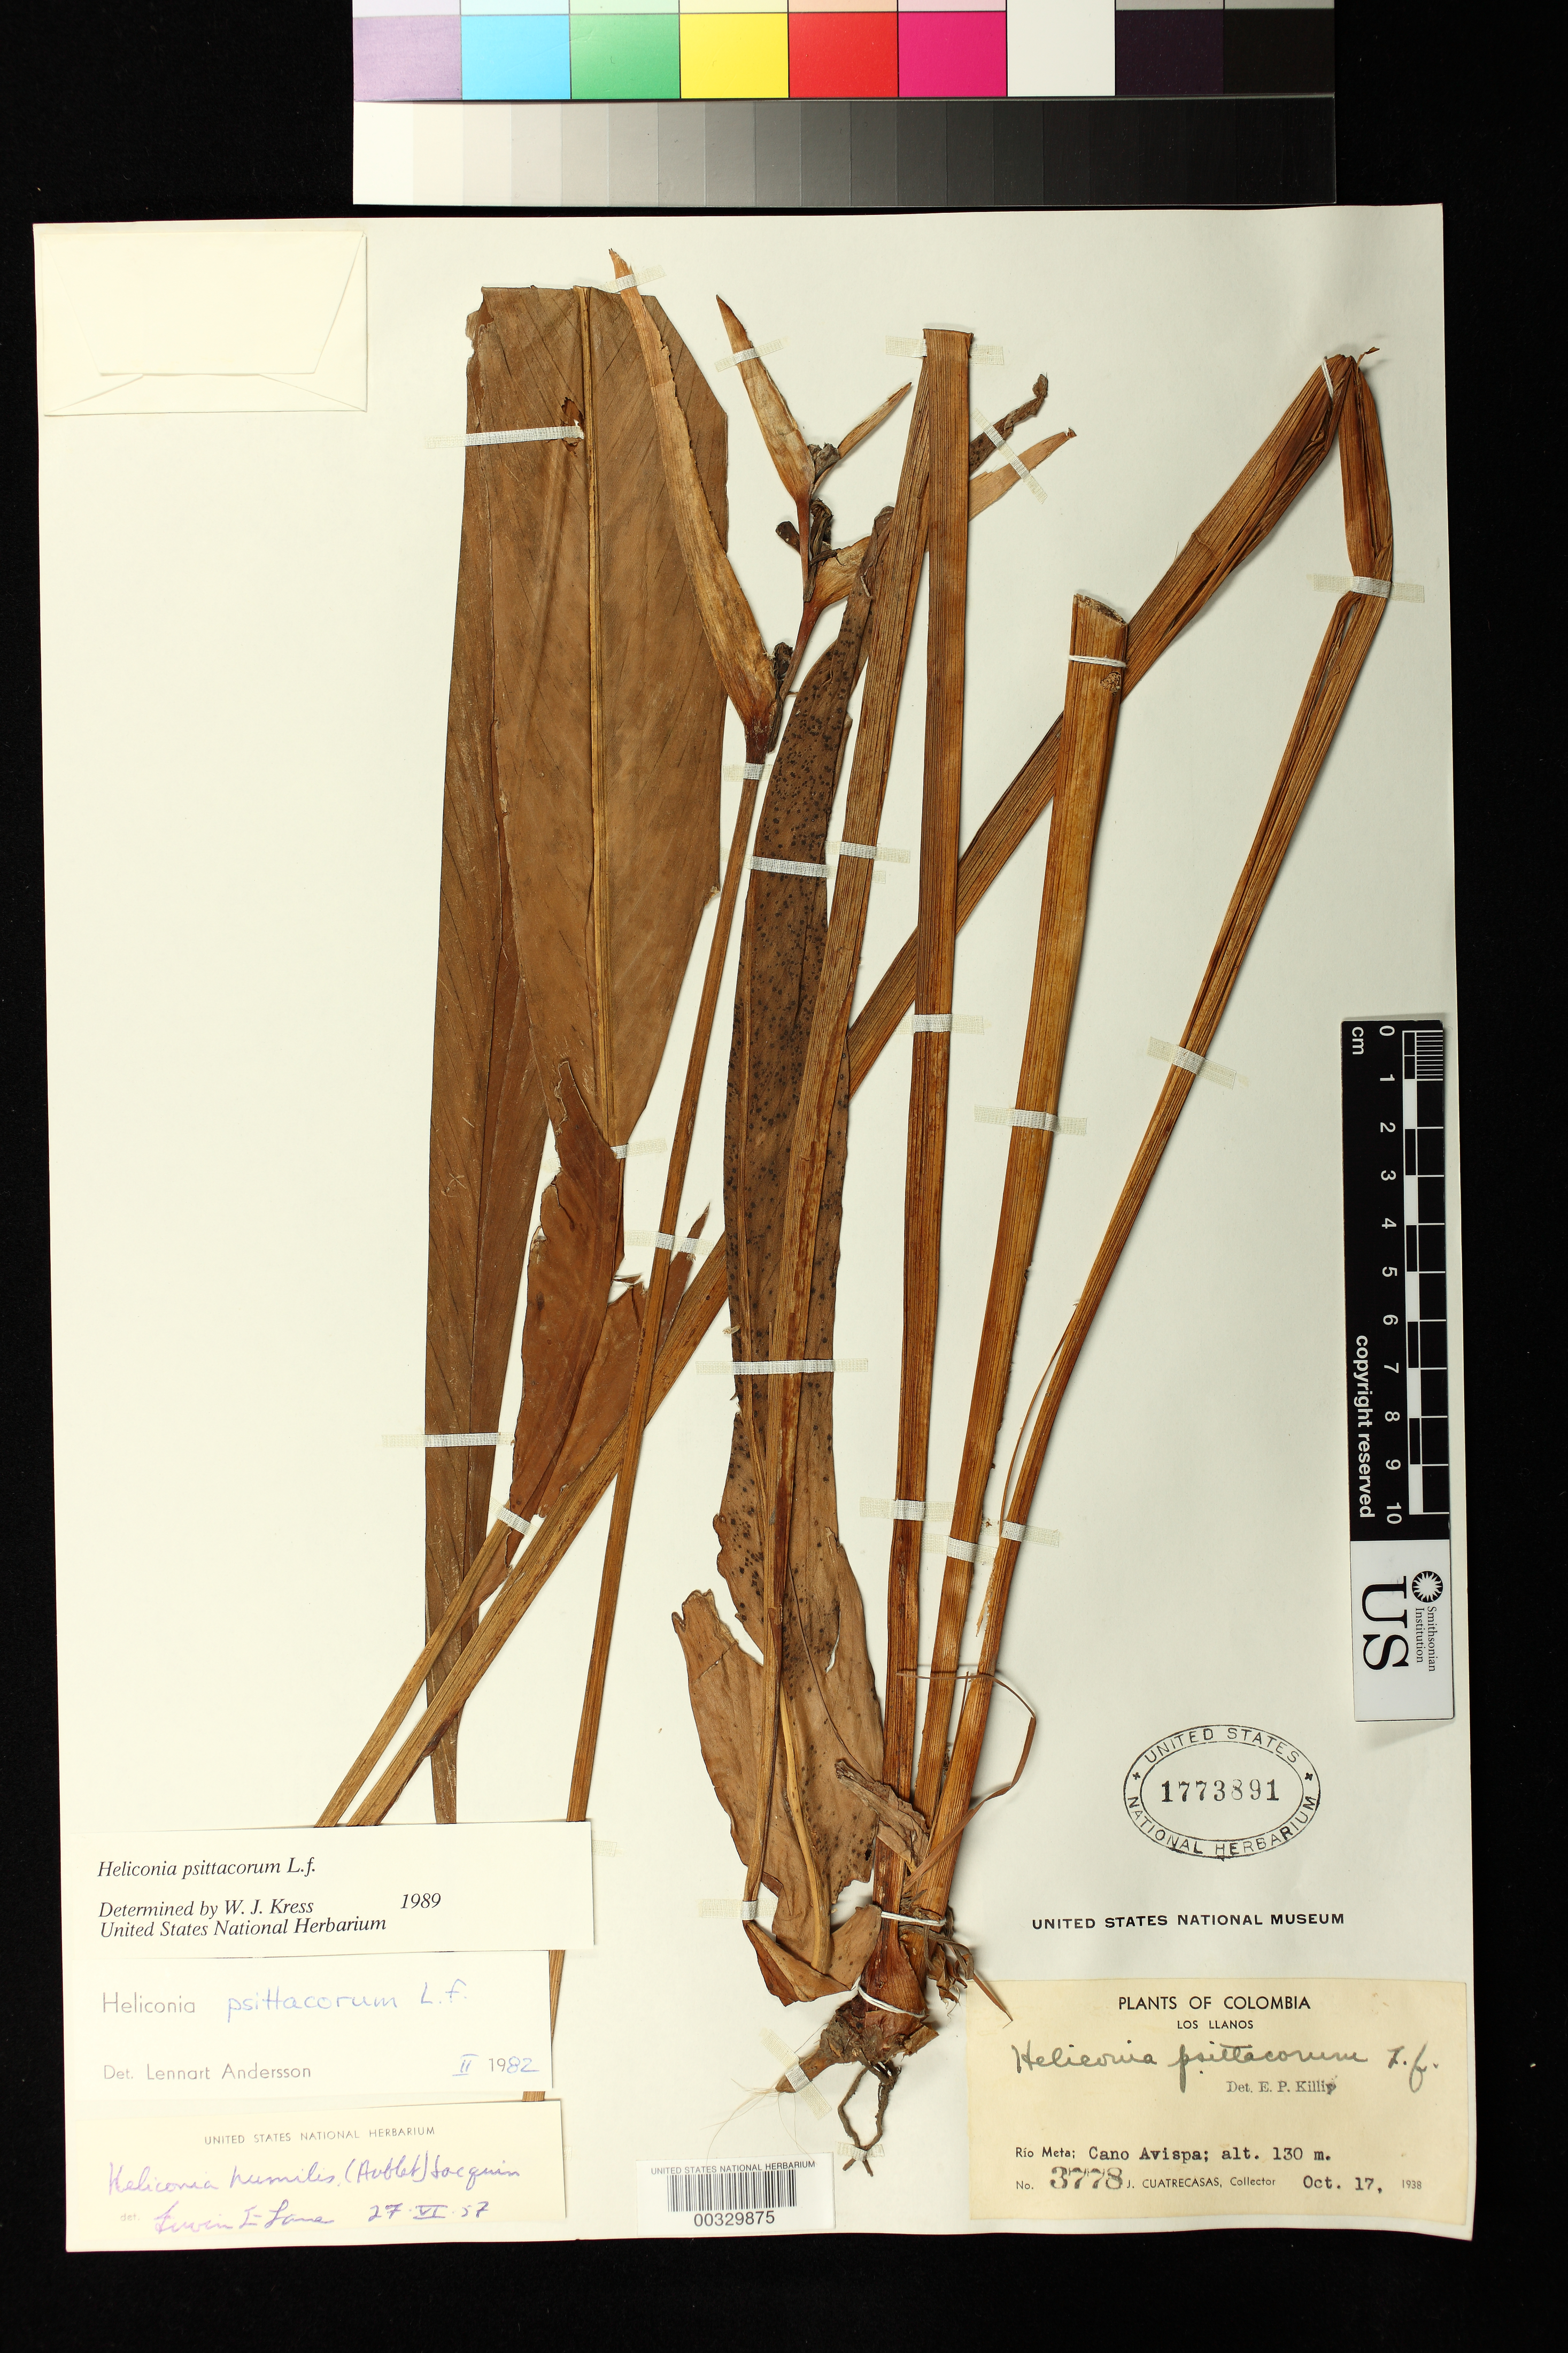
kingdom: Plantae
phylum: Tracheophyta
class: Liliopsida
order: Zingiberales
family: Heliconiaceae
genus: Heliconia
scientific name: Heliconia psittacorum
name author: L. f.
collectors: J. Cuatrecasas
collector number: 3778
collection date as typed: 17 Oct 1938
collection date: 1938-10-17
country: Colombia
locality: Los Llanos, Rio Meta, Caño Avispa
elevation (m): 130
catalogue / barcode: US 1773891